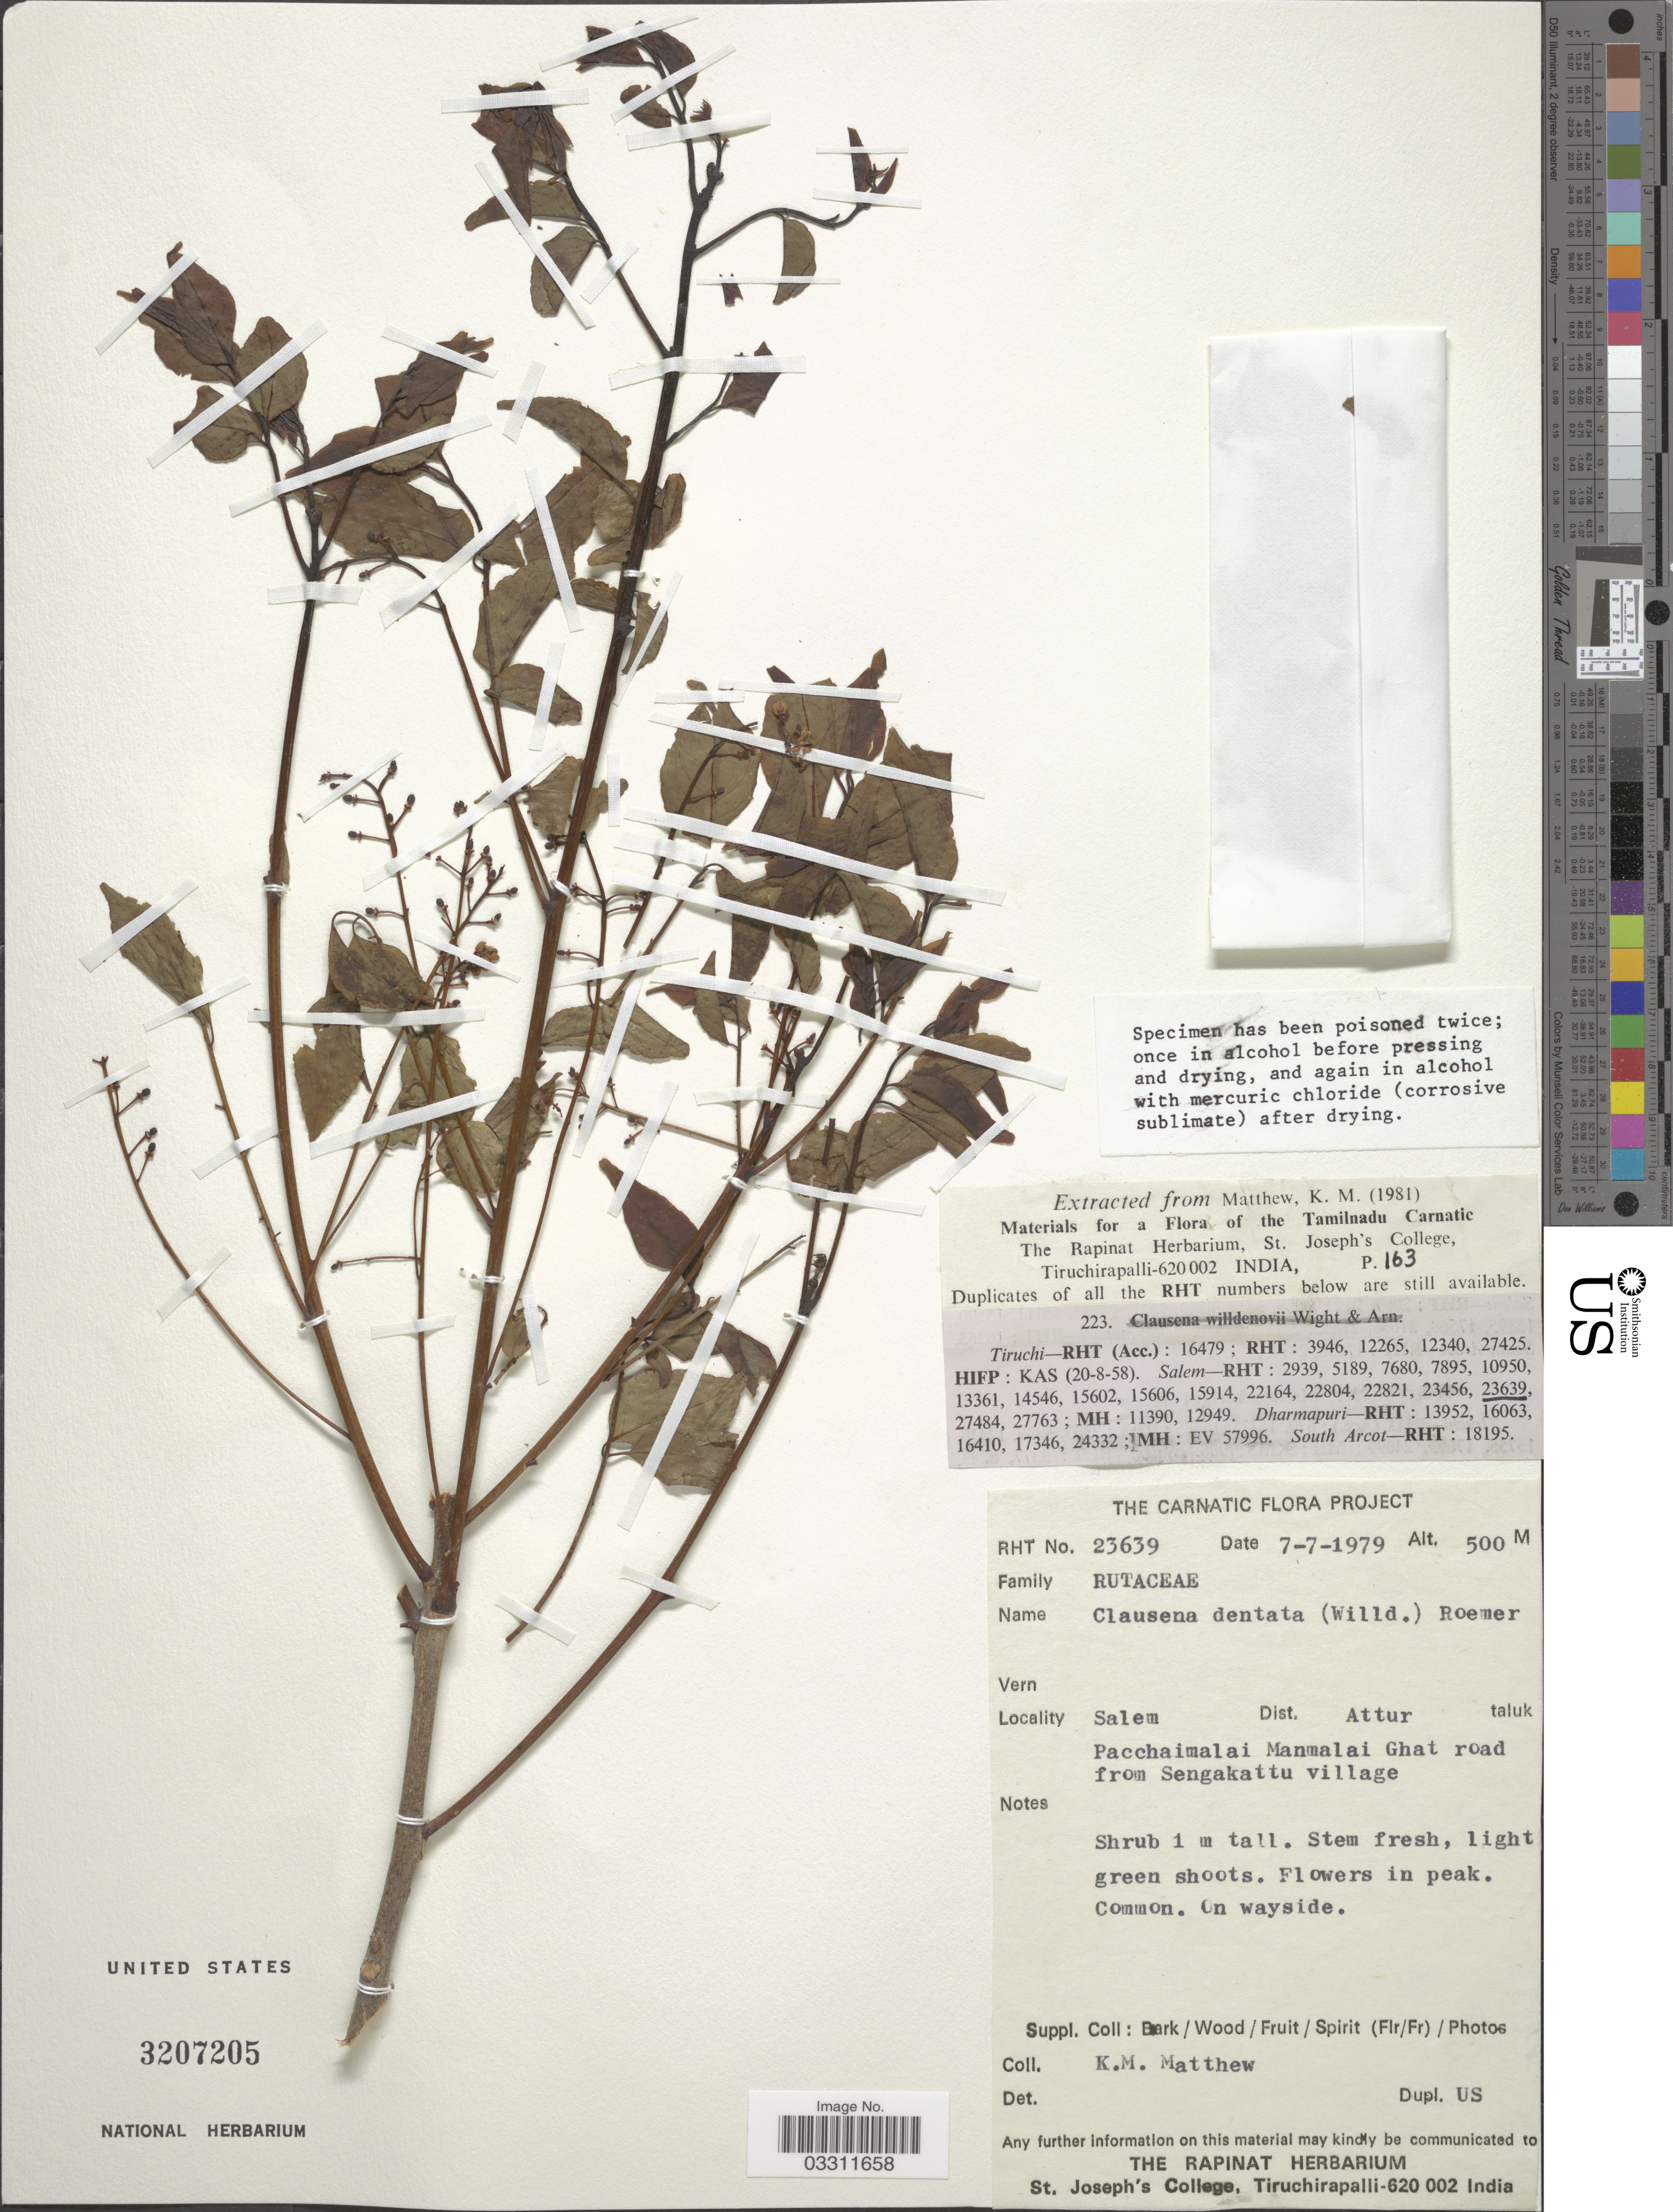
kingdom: Plantae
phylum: Tracheophyta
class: Magnoliopsida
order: Sapindales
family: Rutaceae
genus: Clausena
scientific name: Clausena anisata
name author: (Willd.) Benth.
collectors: K. M. Matthew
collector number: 23639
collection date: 1979-07-07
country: India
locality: Salem Dist. Attur taluk. Pacchaimalai Manmalai Ghat road from Sengakattu village.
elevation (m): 500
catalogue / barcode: US 3207205